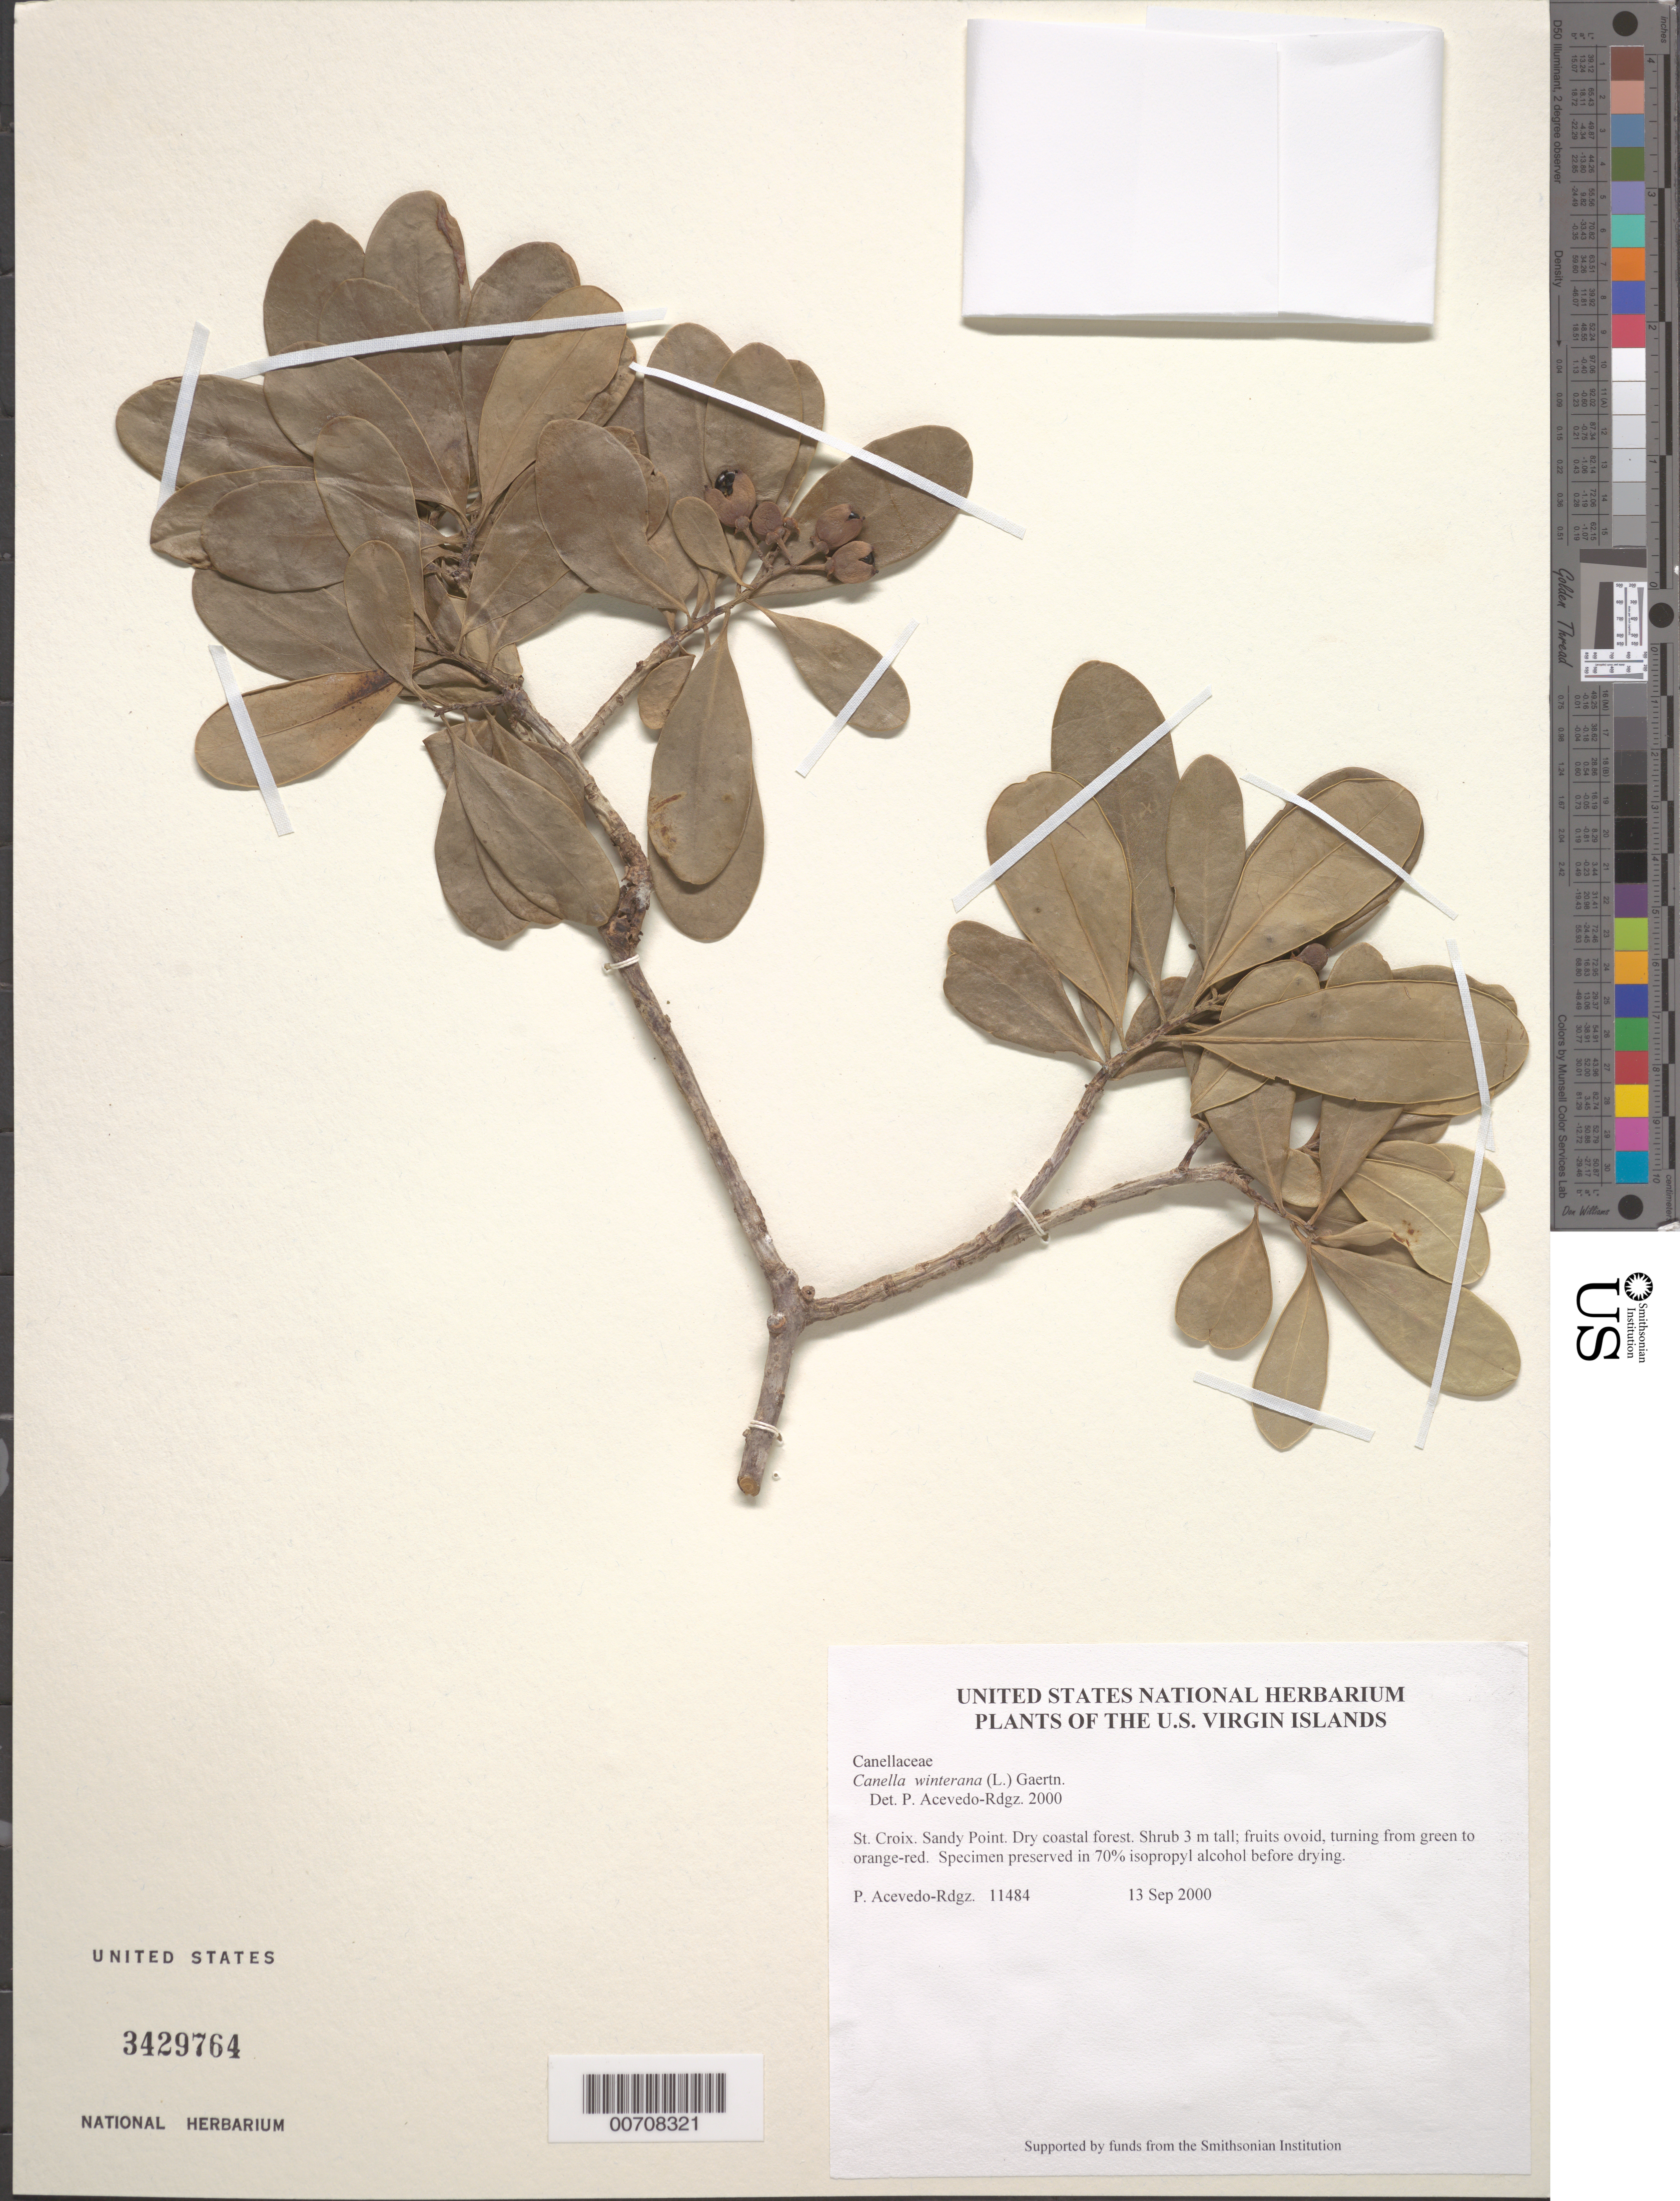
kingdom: Plantae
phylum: Tracheophyta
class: Magnoliopsida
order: Canellales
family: Canellaceae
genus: Canella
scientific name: Canella winterana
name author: (L.) Gaertn.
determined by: Acevedo-Rodríguez, P., (BOT), Smithsonian Institution - National Museum of Natural History (UNITED STATES)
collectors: P. Acevedo-Rodr.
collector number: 11484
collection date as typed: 13 Sep 2000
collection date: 2000-09-13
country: U.S. Virgin Islands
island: St. Croix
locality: Sandy Point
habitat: Dry coastal forest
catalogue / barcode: US 3429764